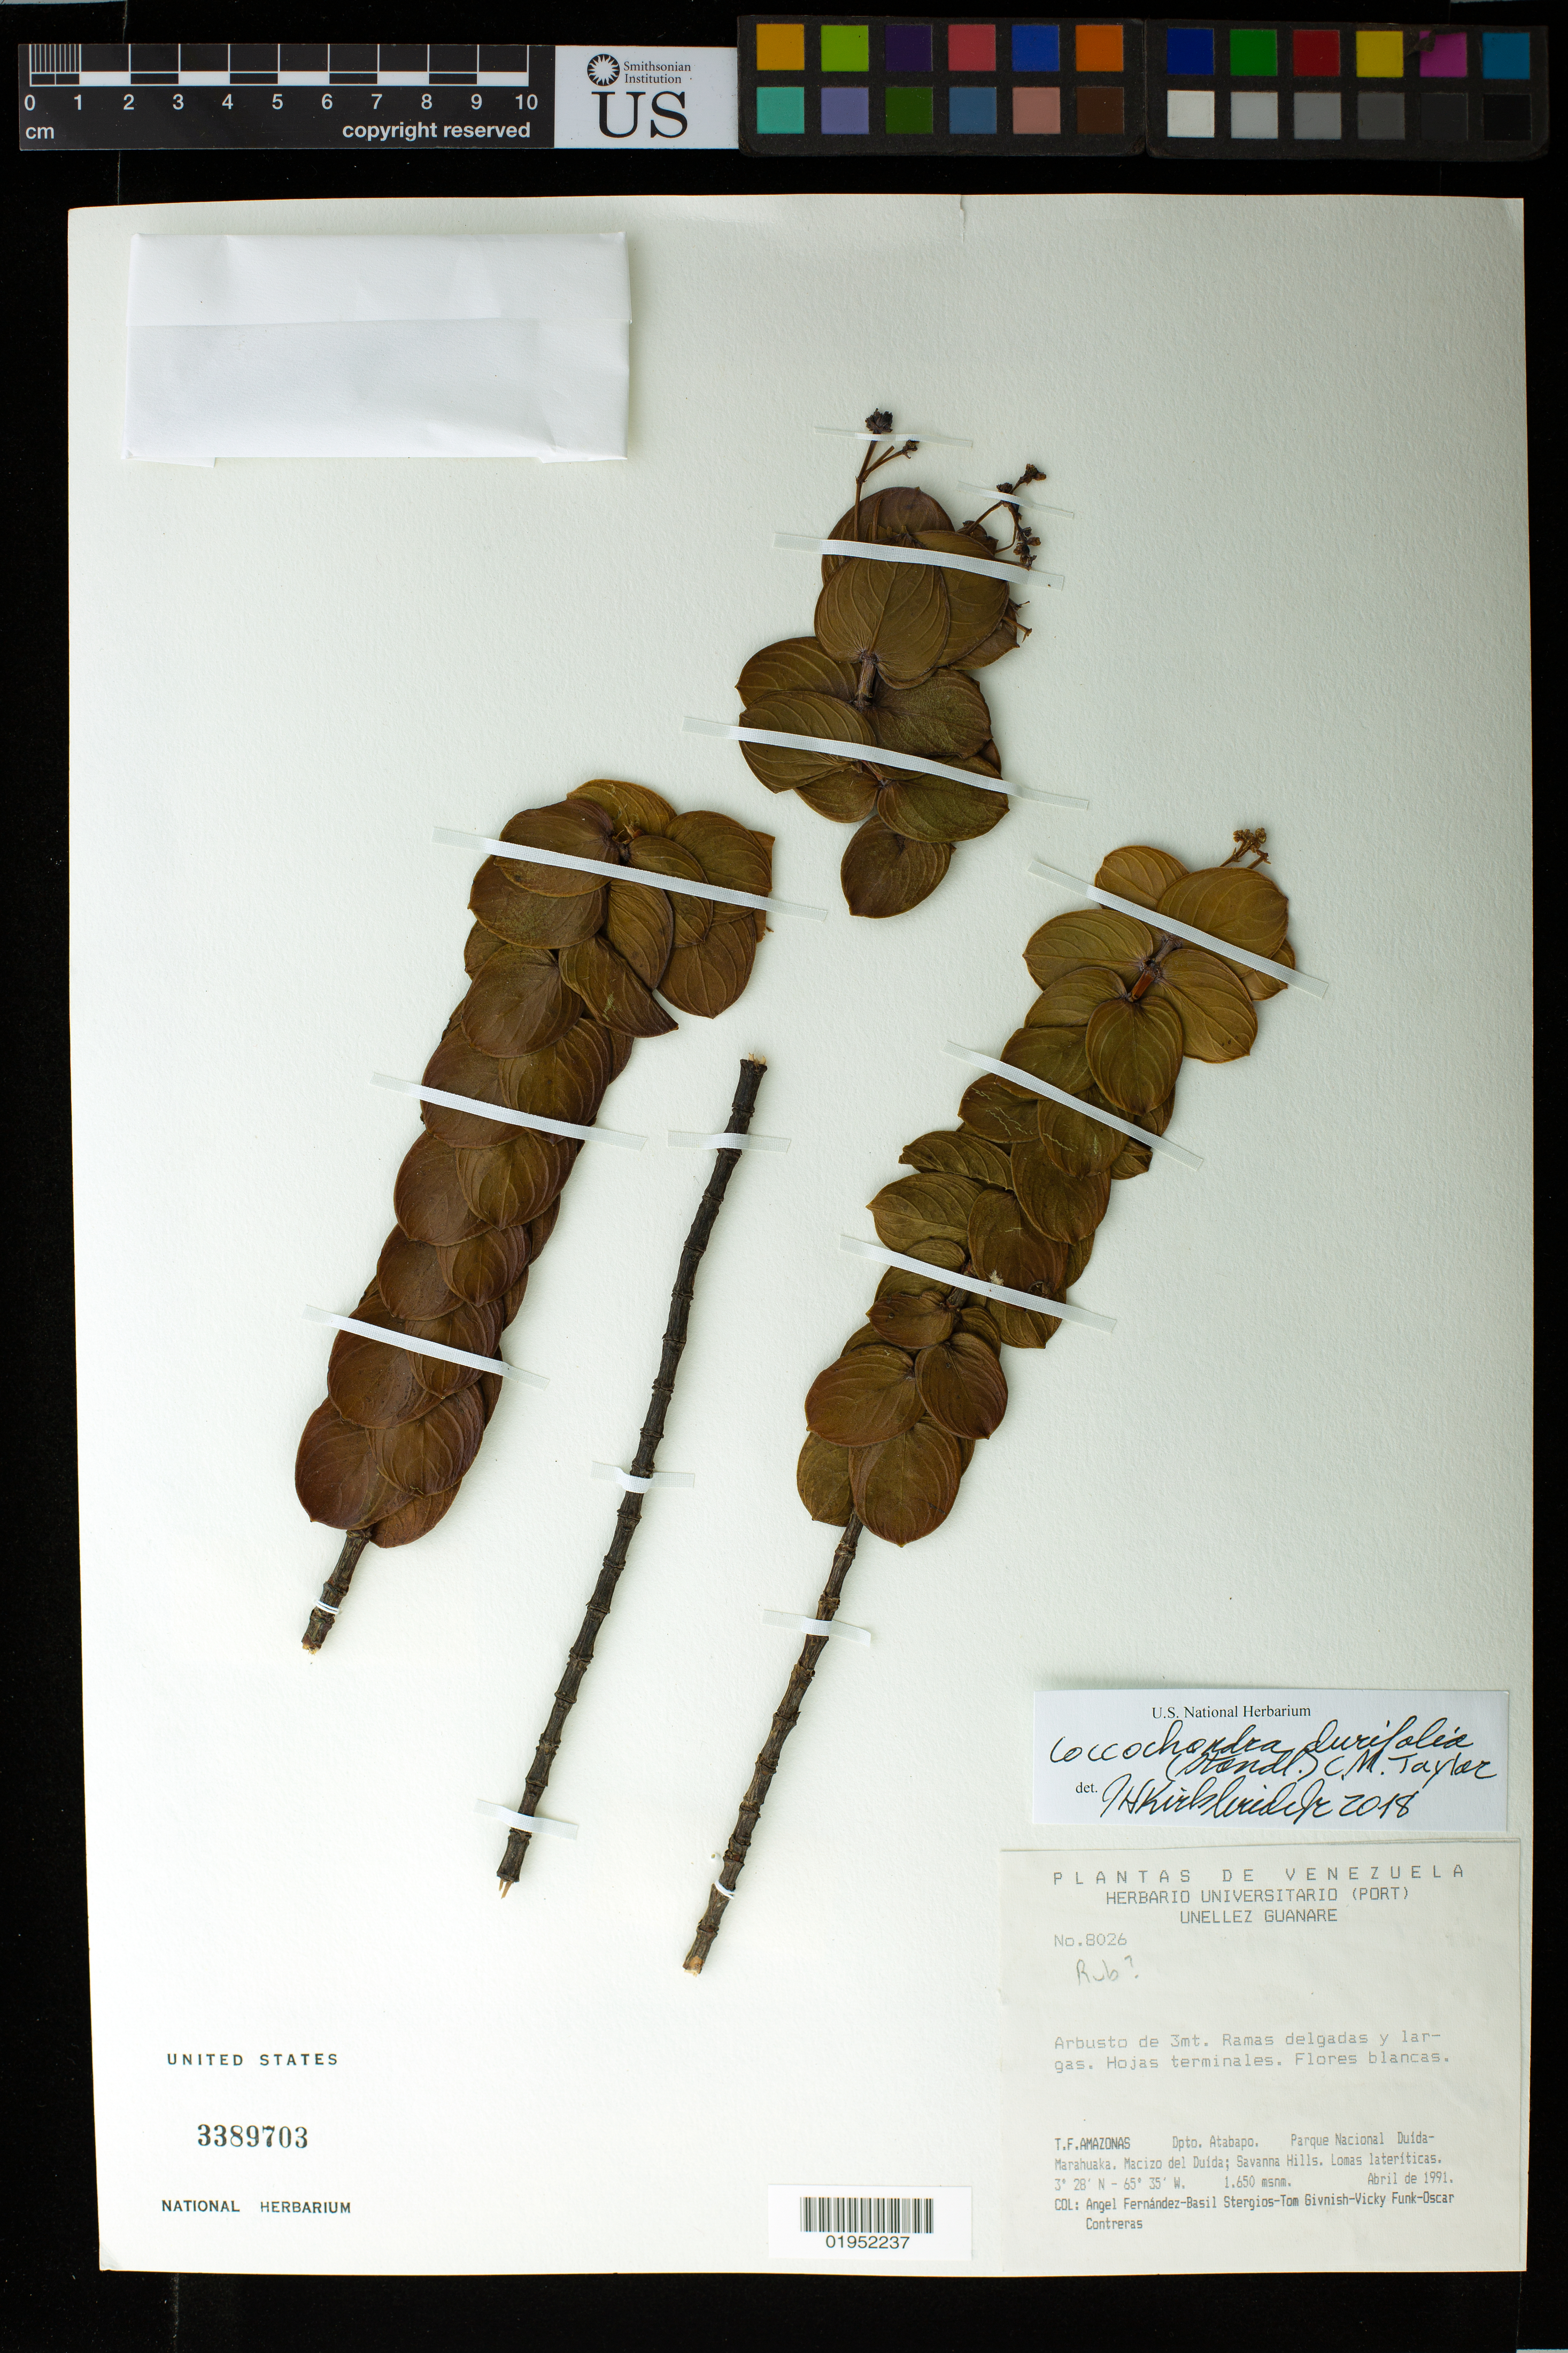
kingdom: Plantae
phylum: Tracheophyta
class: Magnoliopsida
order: Gentianales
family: Rubiaceae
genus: Coccochondra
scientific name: Coccochondra durifolia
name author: (Standl.) C.M. Taylor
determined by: Kirkbride, J. H.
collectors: A. Fernández, B. G. Stergios, T. J. Givnish, V. Funk & O. Contreras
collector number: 8026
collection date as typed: Apr 1991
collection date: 1991-04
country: Venezuela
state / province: Amazonas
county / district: Atabapo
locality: Parque National Duida-Marahuaka, Macizo del Duida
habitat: Lomas lateriticas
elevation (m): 1650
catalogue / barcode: US 3389703